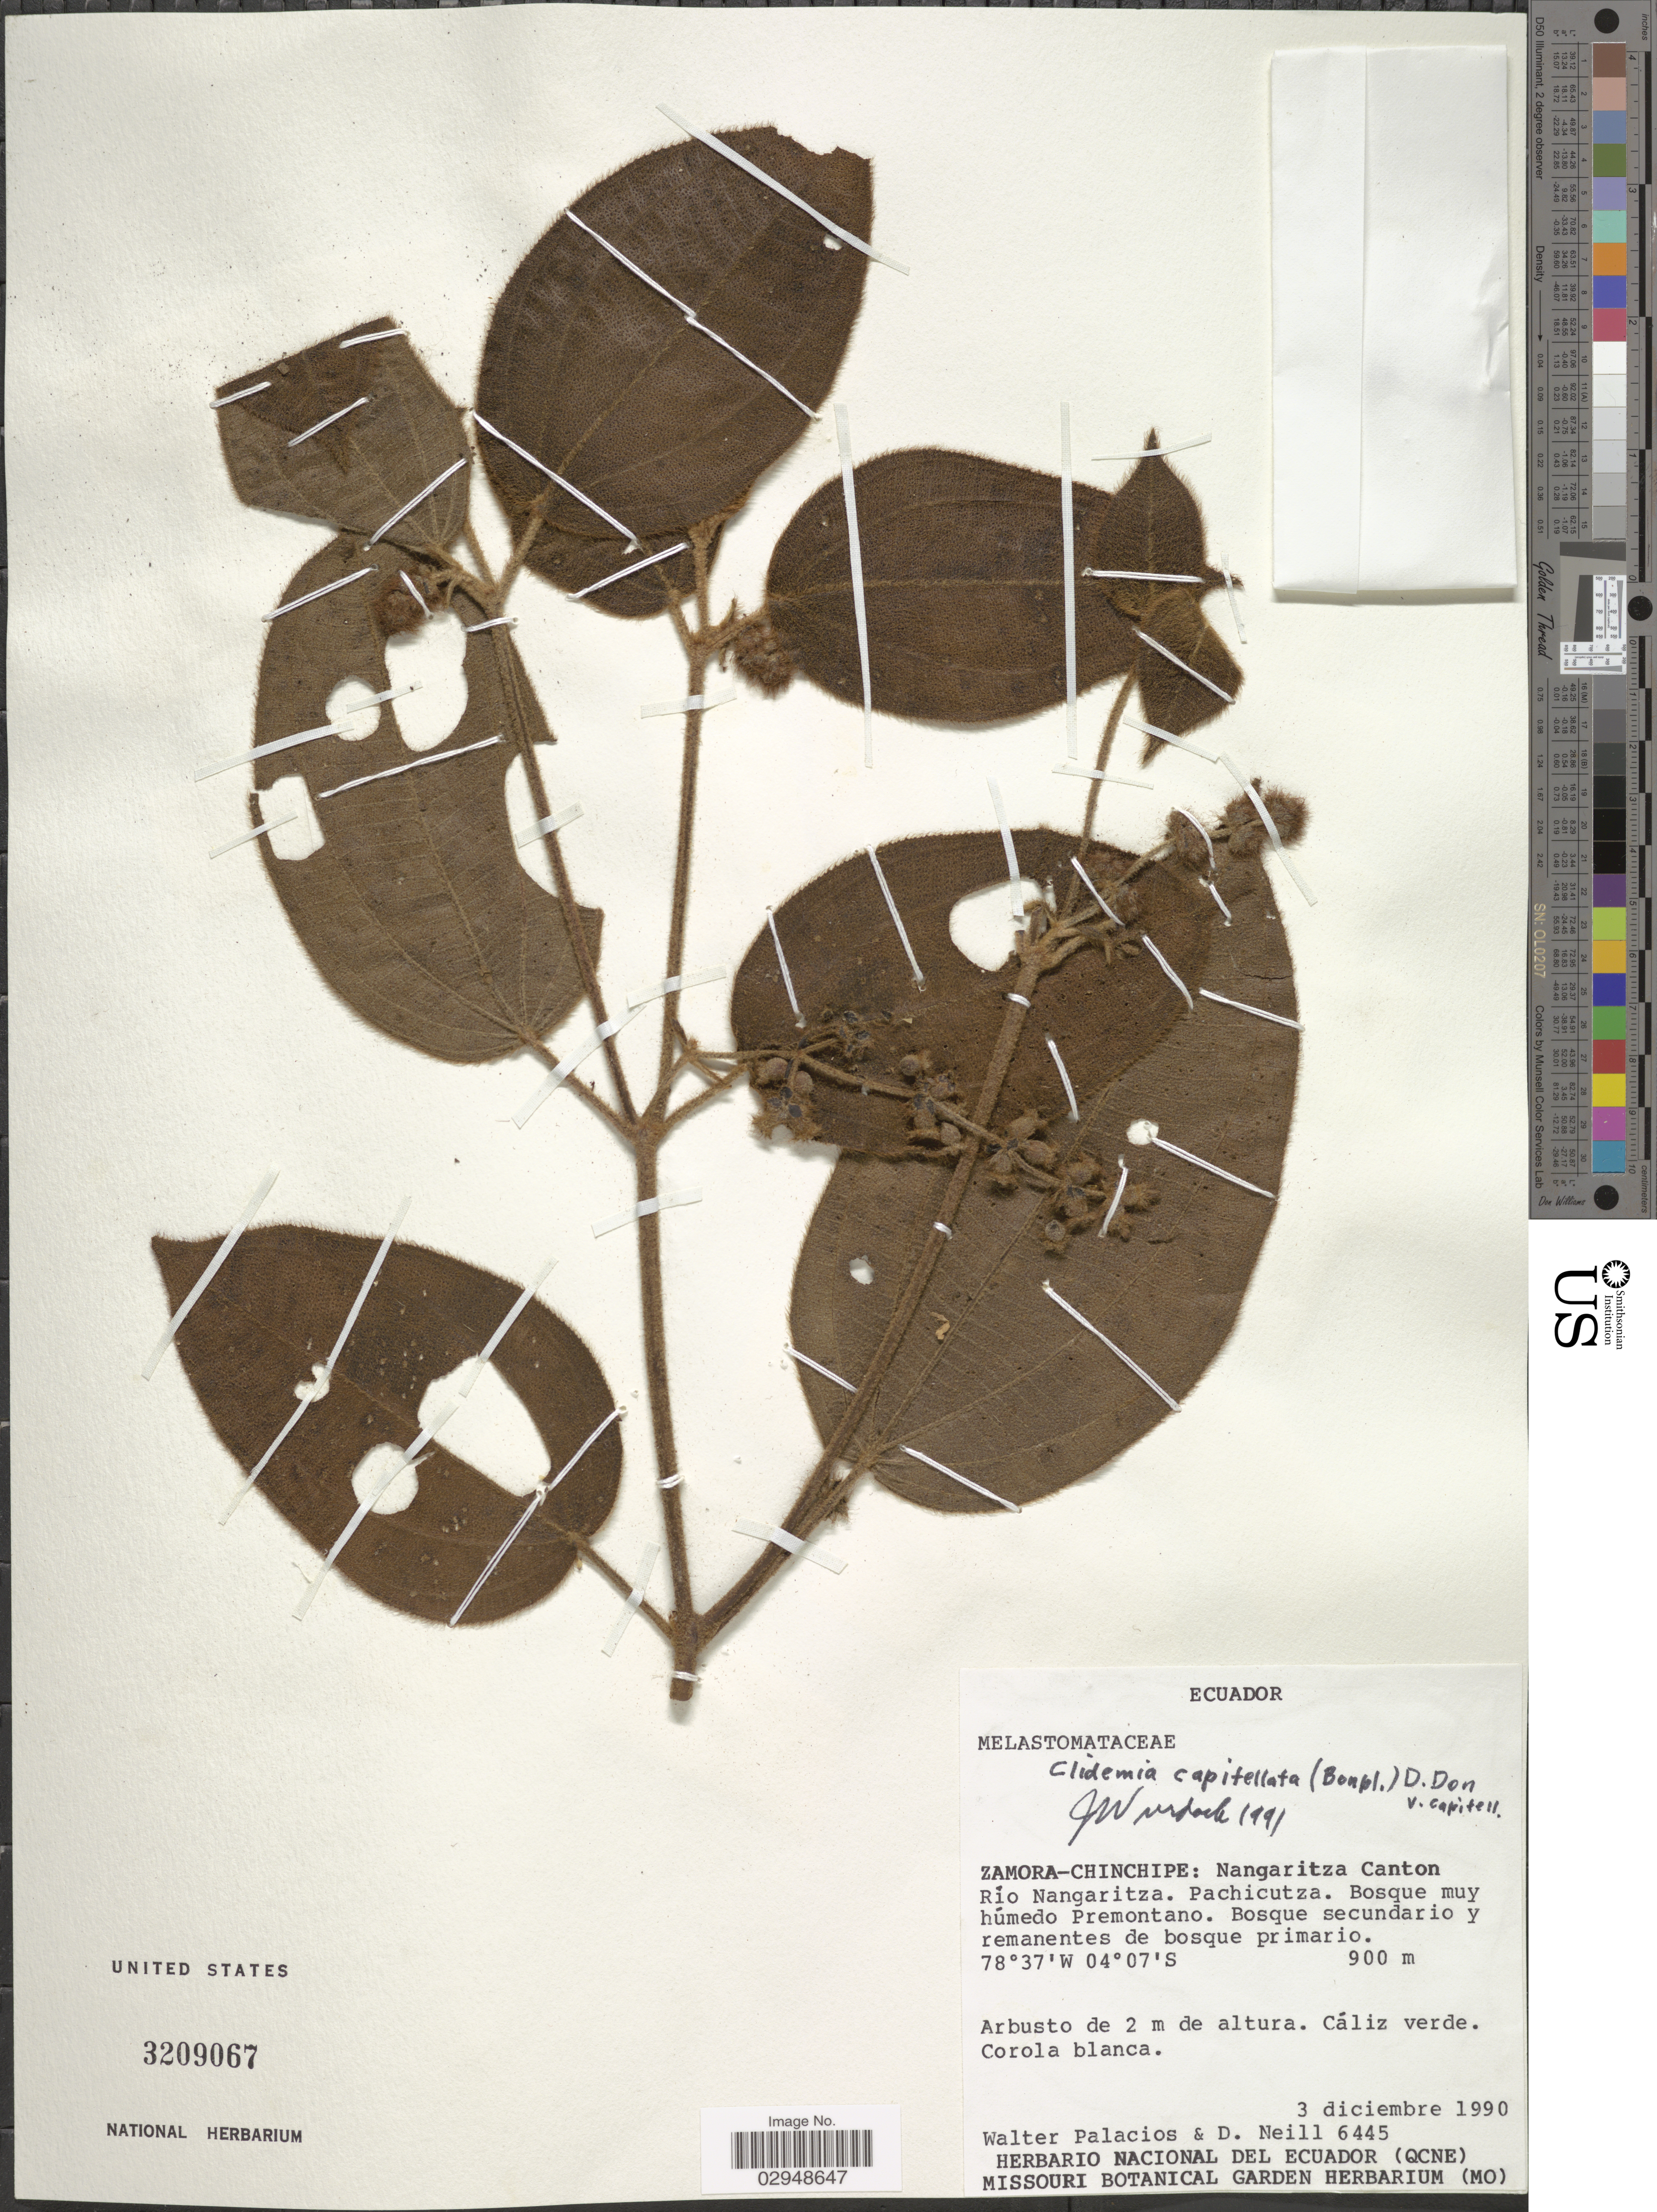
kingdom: Plantae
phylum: Tracheophyta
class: Magnoliopsida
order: Myrtales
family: Melastomataceae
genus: Clidemia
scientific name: Clidemia capitellata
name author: (Bonpl.) D. Don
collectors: W. Palacios & D. Neill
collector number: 6445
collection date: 1990-12-03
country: Ecuador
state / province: Zamora-Chinchipe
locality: Nangaritza Canton. Río Nangaritza. Pachicutza.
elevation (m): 900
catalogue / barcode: US 3209067